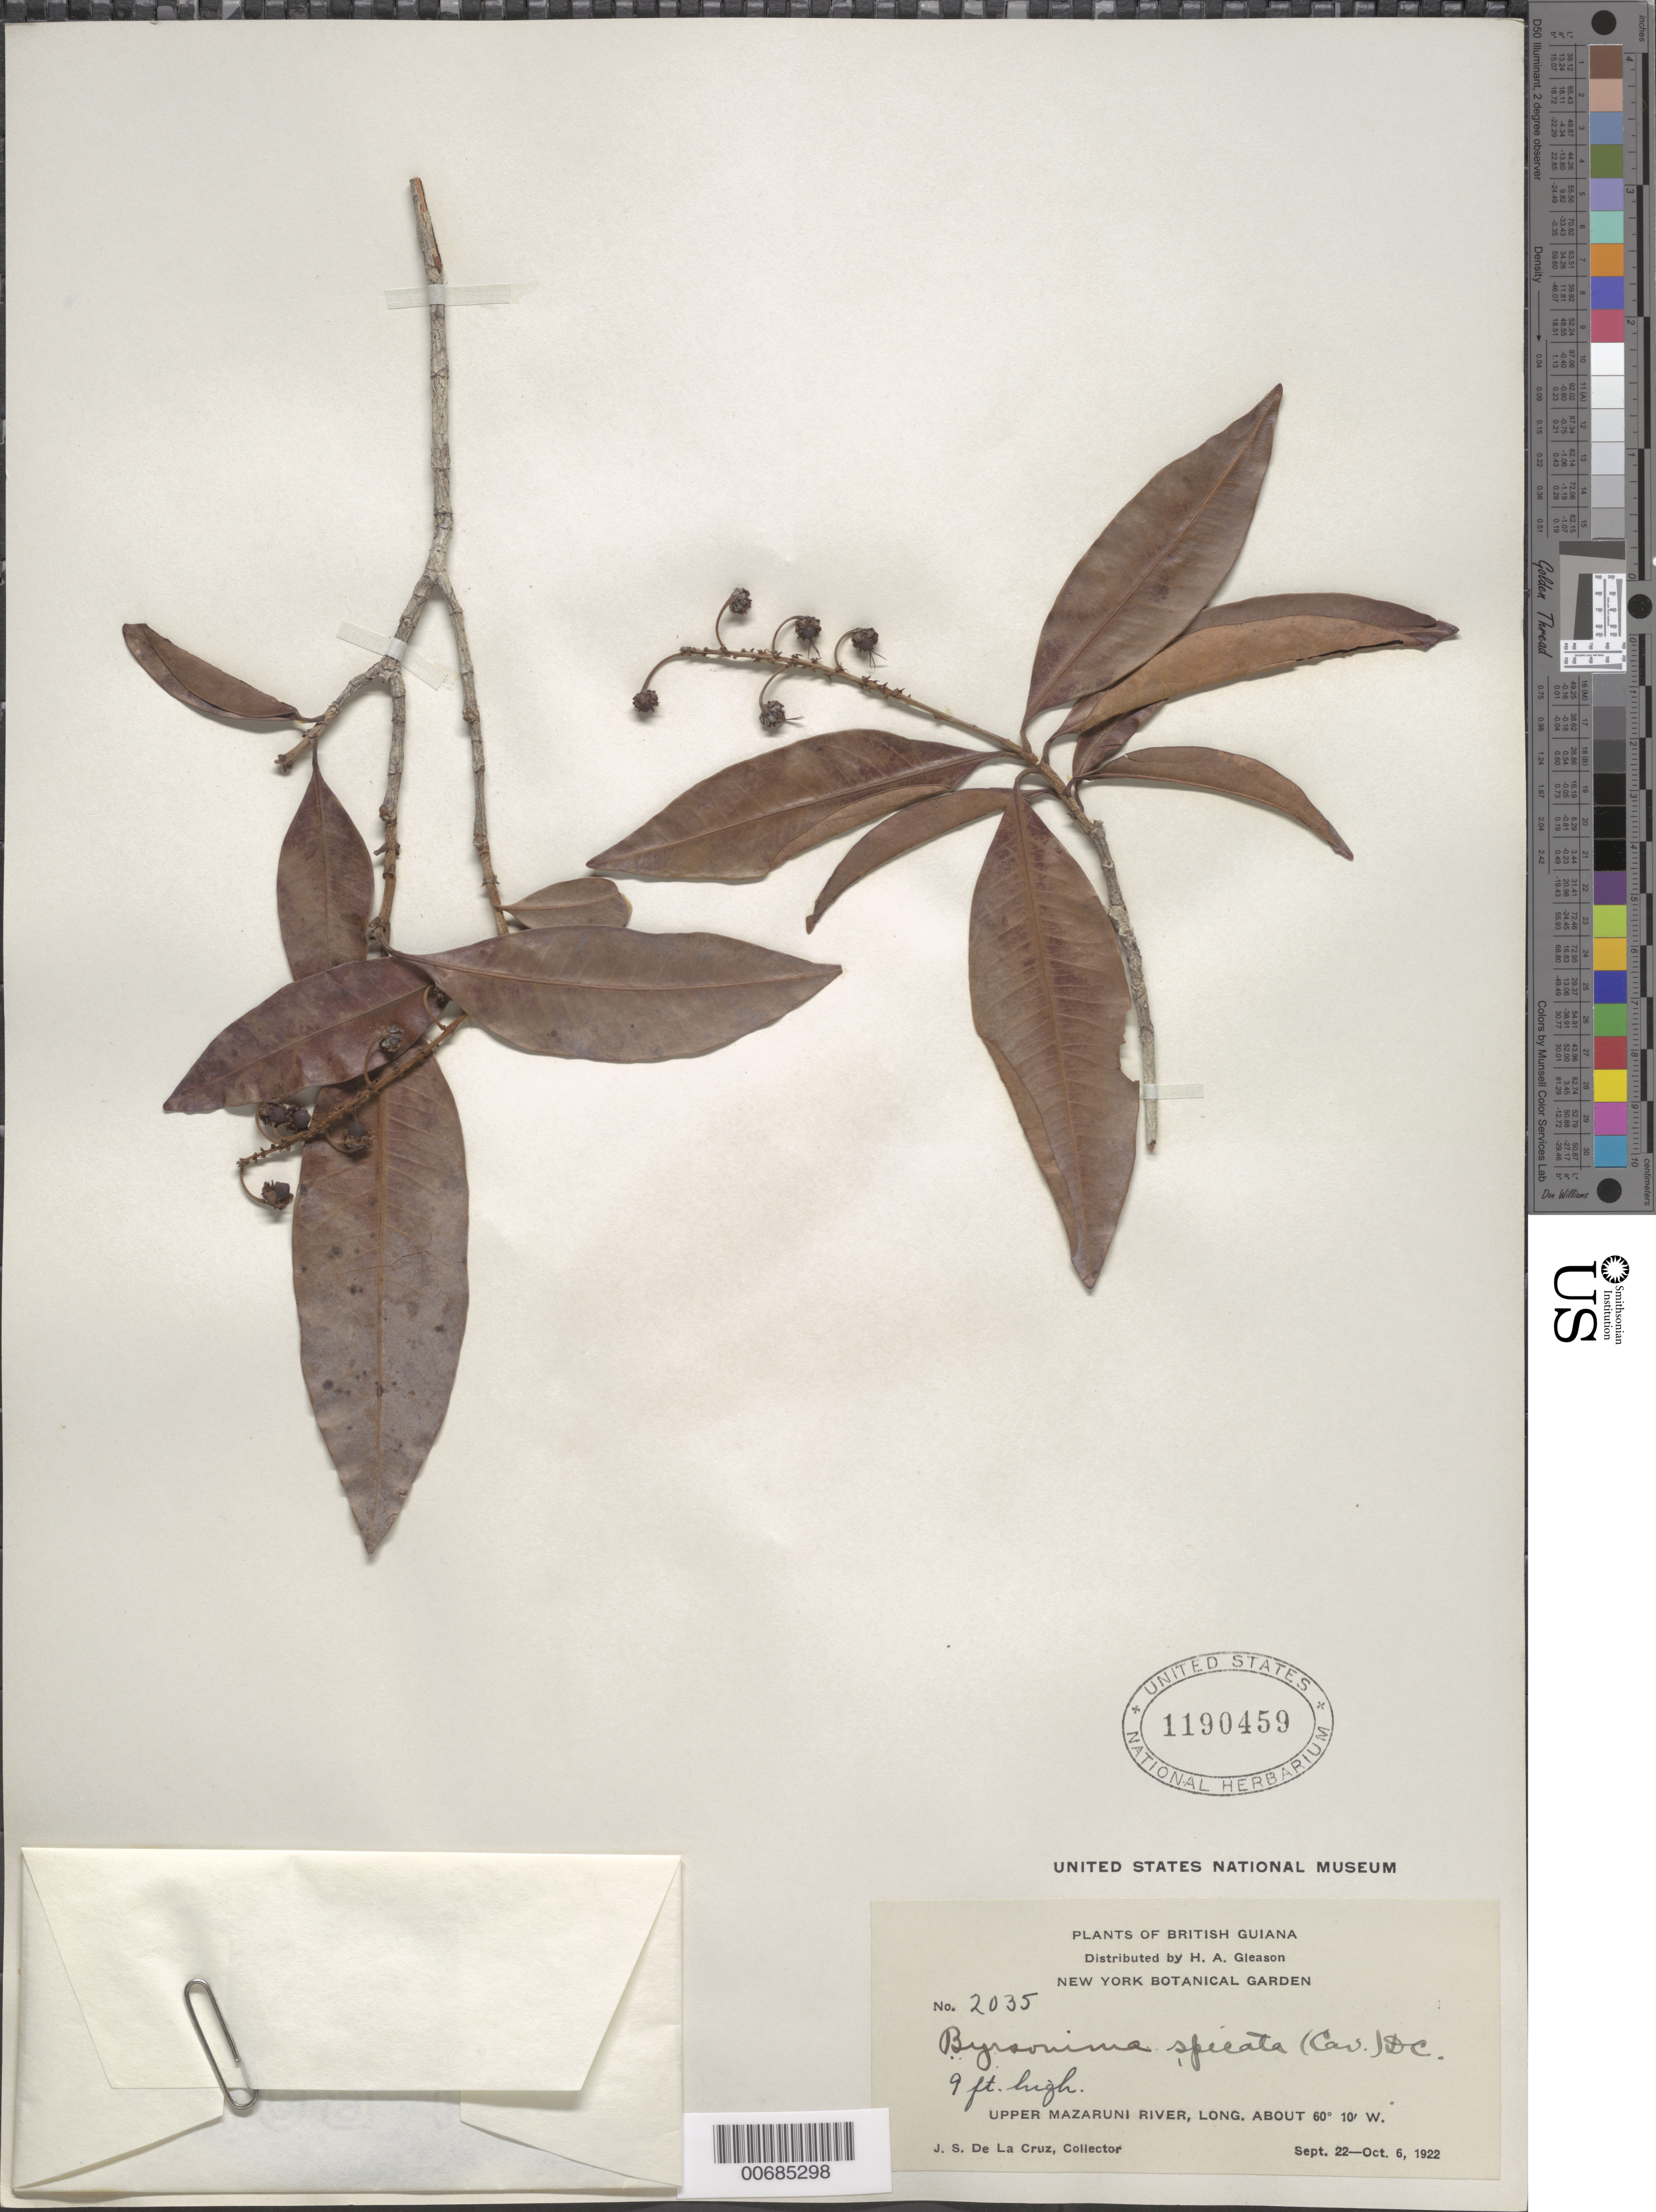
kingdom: Plantae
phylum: Tracheophyta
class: Magnoliopsida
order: Malpighiales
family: Malpighiaceae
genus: Byrsonima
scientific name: Byrsonima spicata (Cav.) DC.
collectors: J. S. de la Cruz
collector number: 2035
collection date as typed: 22-Sep-22 to 6-Oct-22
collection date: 1922-09-22/1922-10-06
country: Guyana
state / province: Cuyuni-Mazaruni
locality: Upper Mazaruni R.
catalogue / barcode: US 1190459